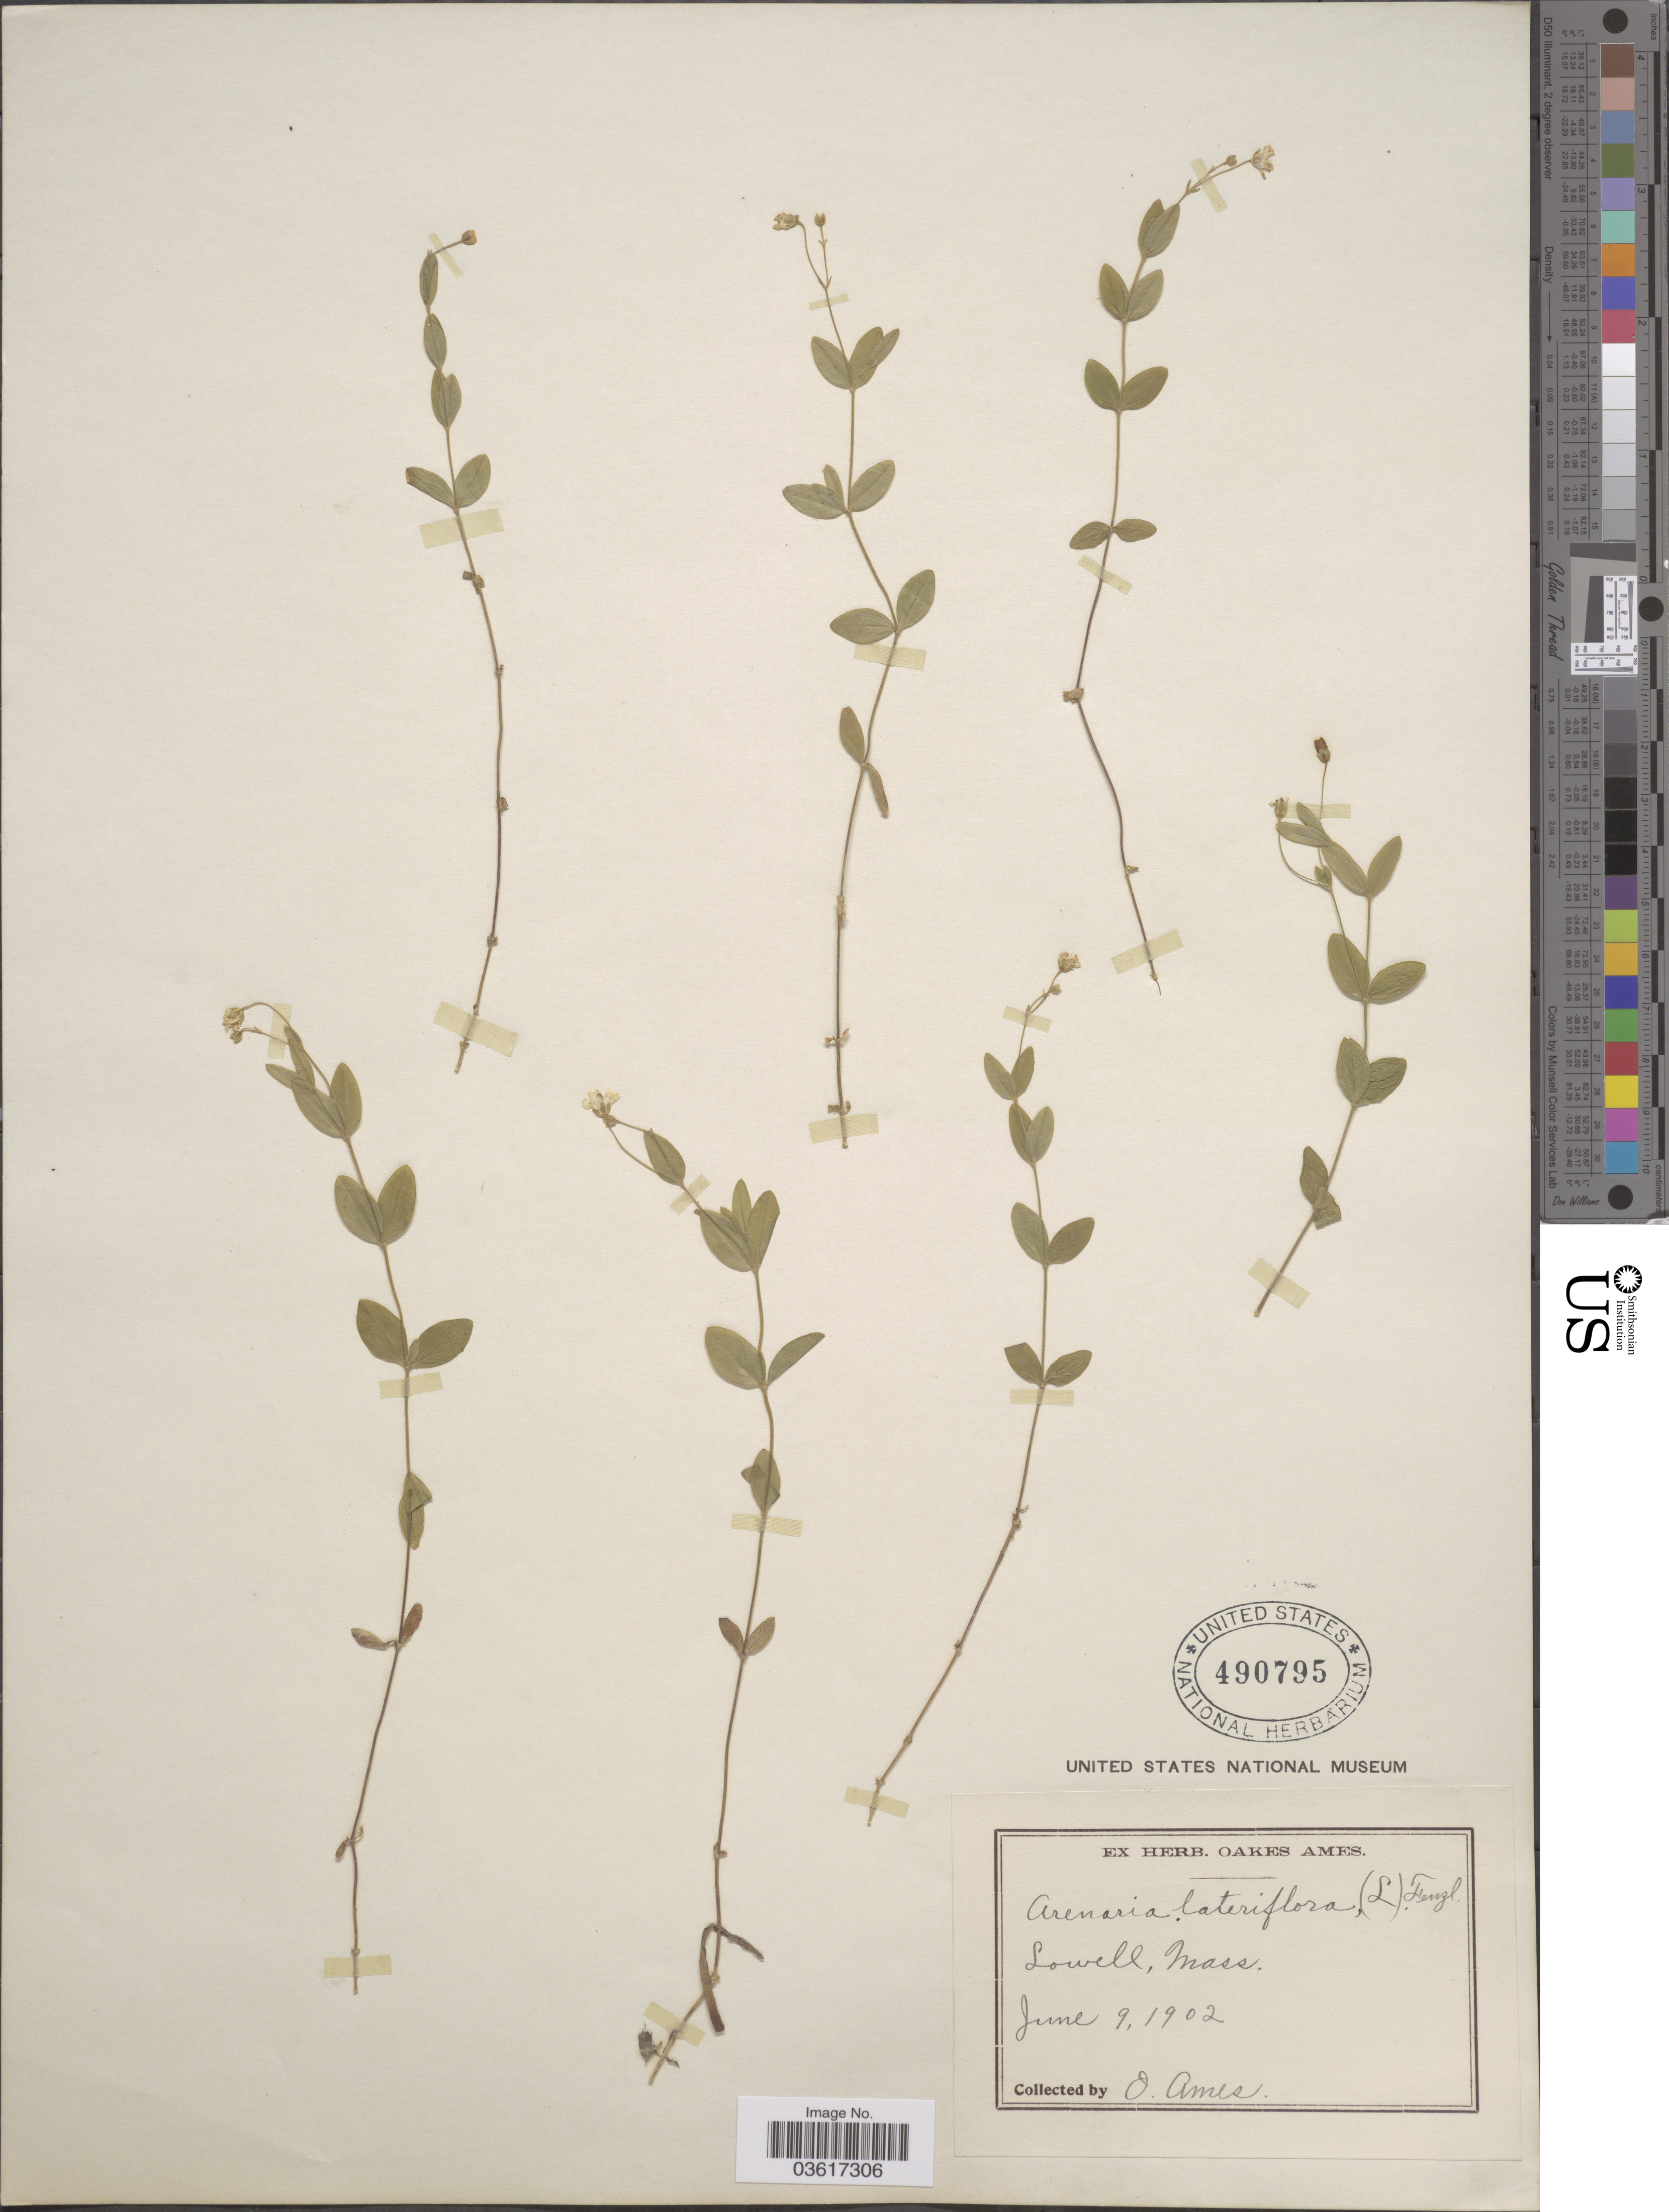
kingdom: Plantae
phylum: Tracheophyta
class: Magnoliopsida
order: Caryophyllales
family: Caryophyllaceae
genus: Moehringia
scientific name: Moehringia lateriflora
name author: (L.) Fenzl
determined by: Strong, Mark T., (BOT), Smithsonian Institution - National Museum of Natural History (UNITED STATES)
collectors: O. Ames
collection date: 1902-06-09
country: United States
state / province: Massachusetts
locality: Lowell.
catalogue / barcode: US 490795